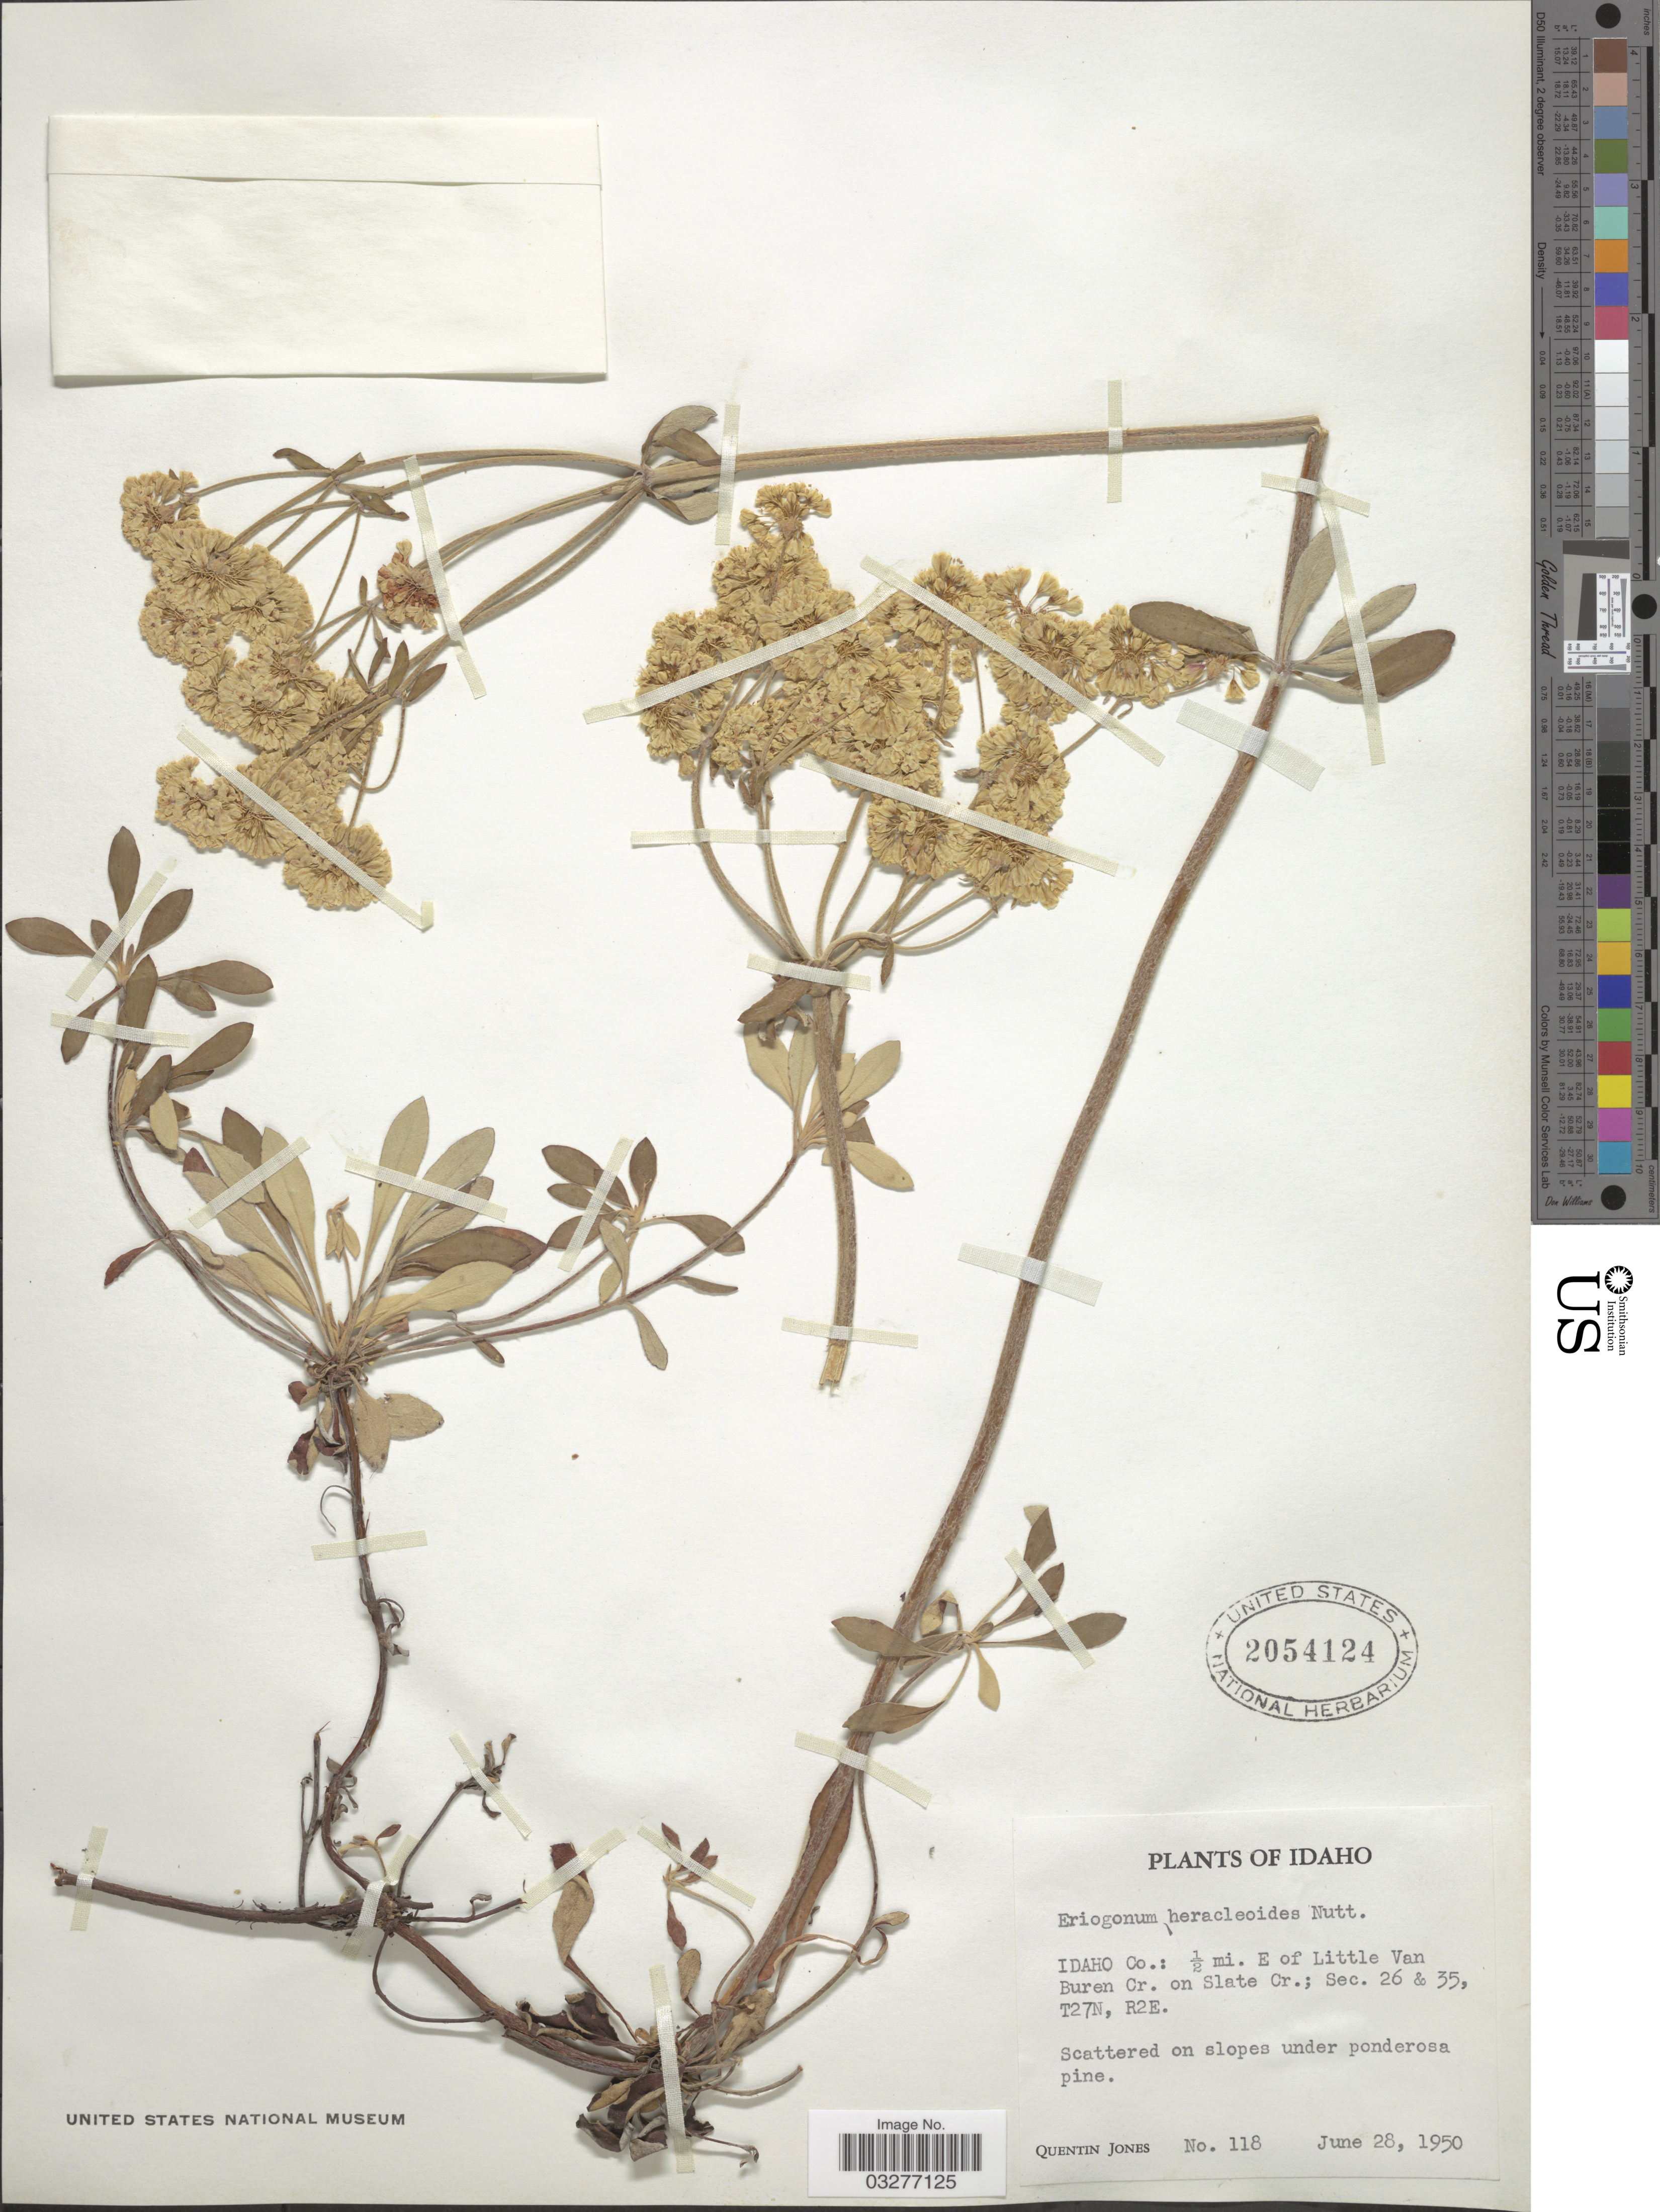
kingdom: Plantae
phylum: Tracheophyta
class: Magnoliopsida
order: Caryophyllales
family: Polygonaceae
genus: Eriogonum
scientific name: Eriogonum heracleoides var. heracleoides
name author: Nutt.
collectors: Q. Jones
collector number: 118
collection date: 1950-06-28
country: United States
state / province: Idaho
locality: Idaho Co.: ½ mi. E of Little Van Buren Cr. on Slate Cr.; Sec. 26 & 35, T27N, R2E.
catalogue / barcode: US 2054124